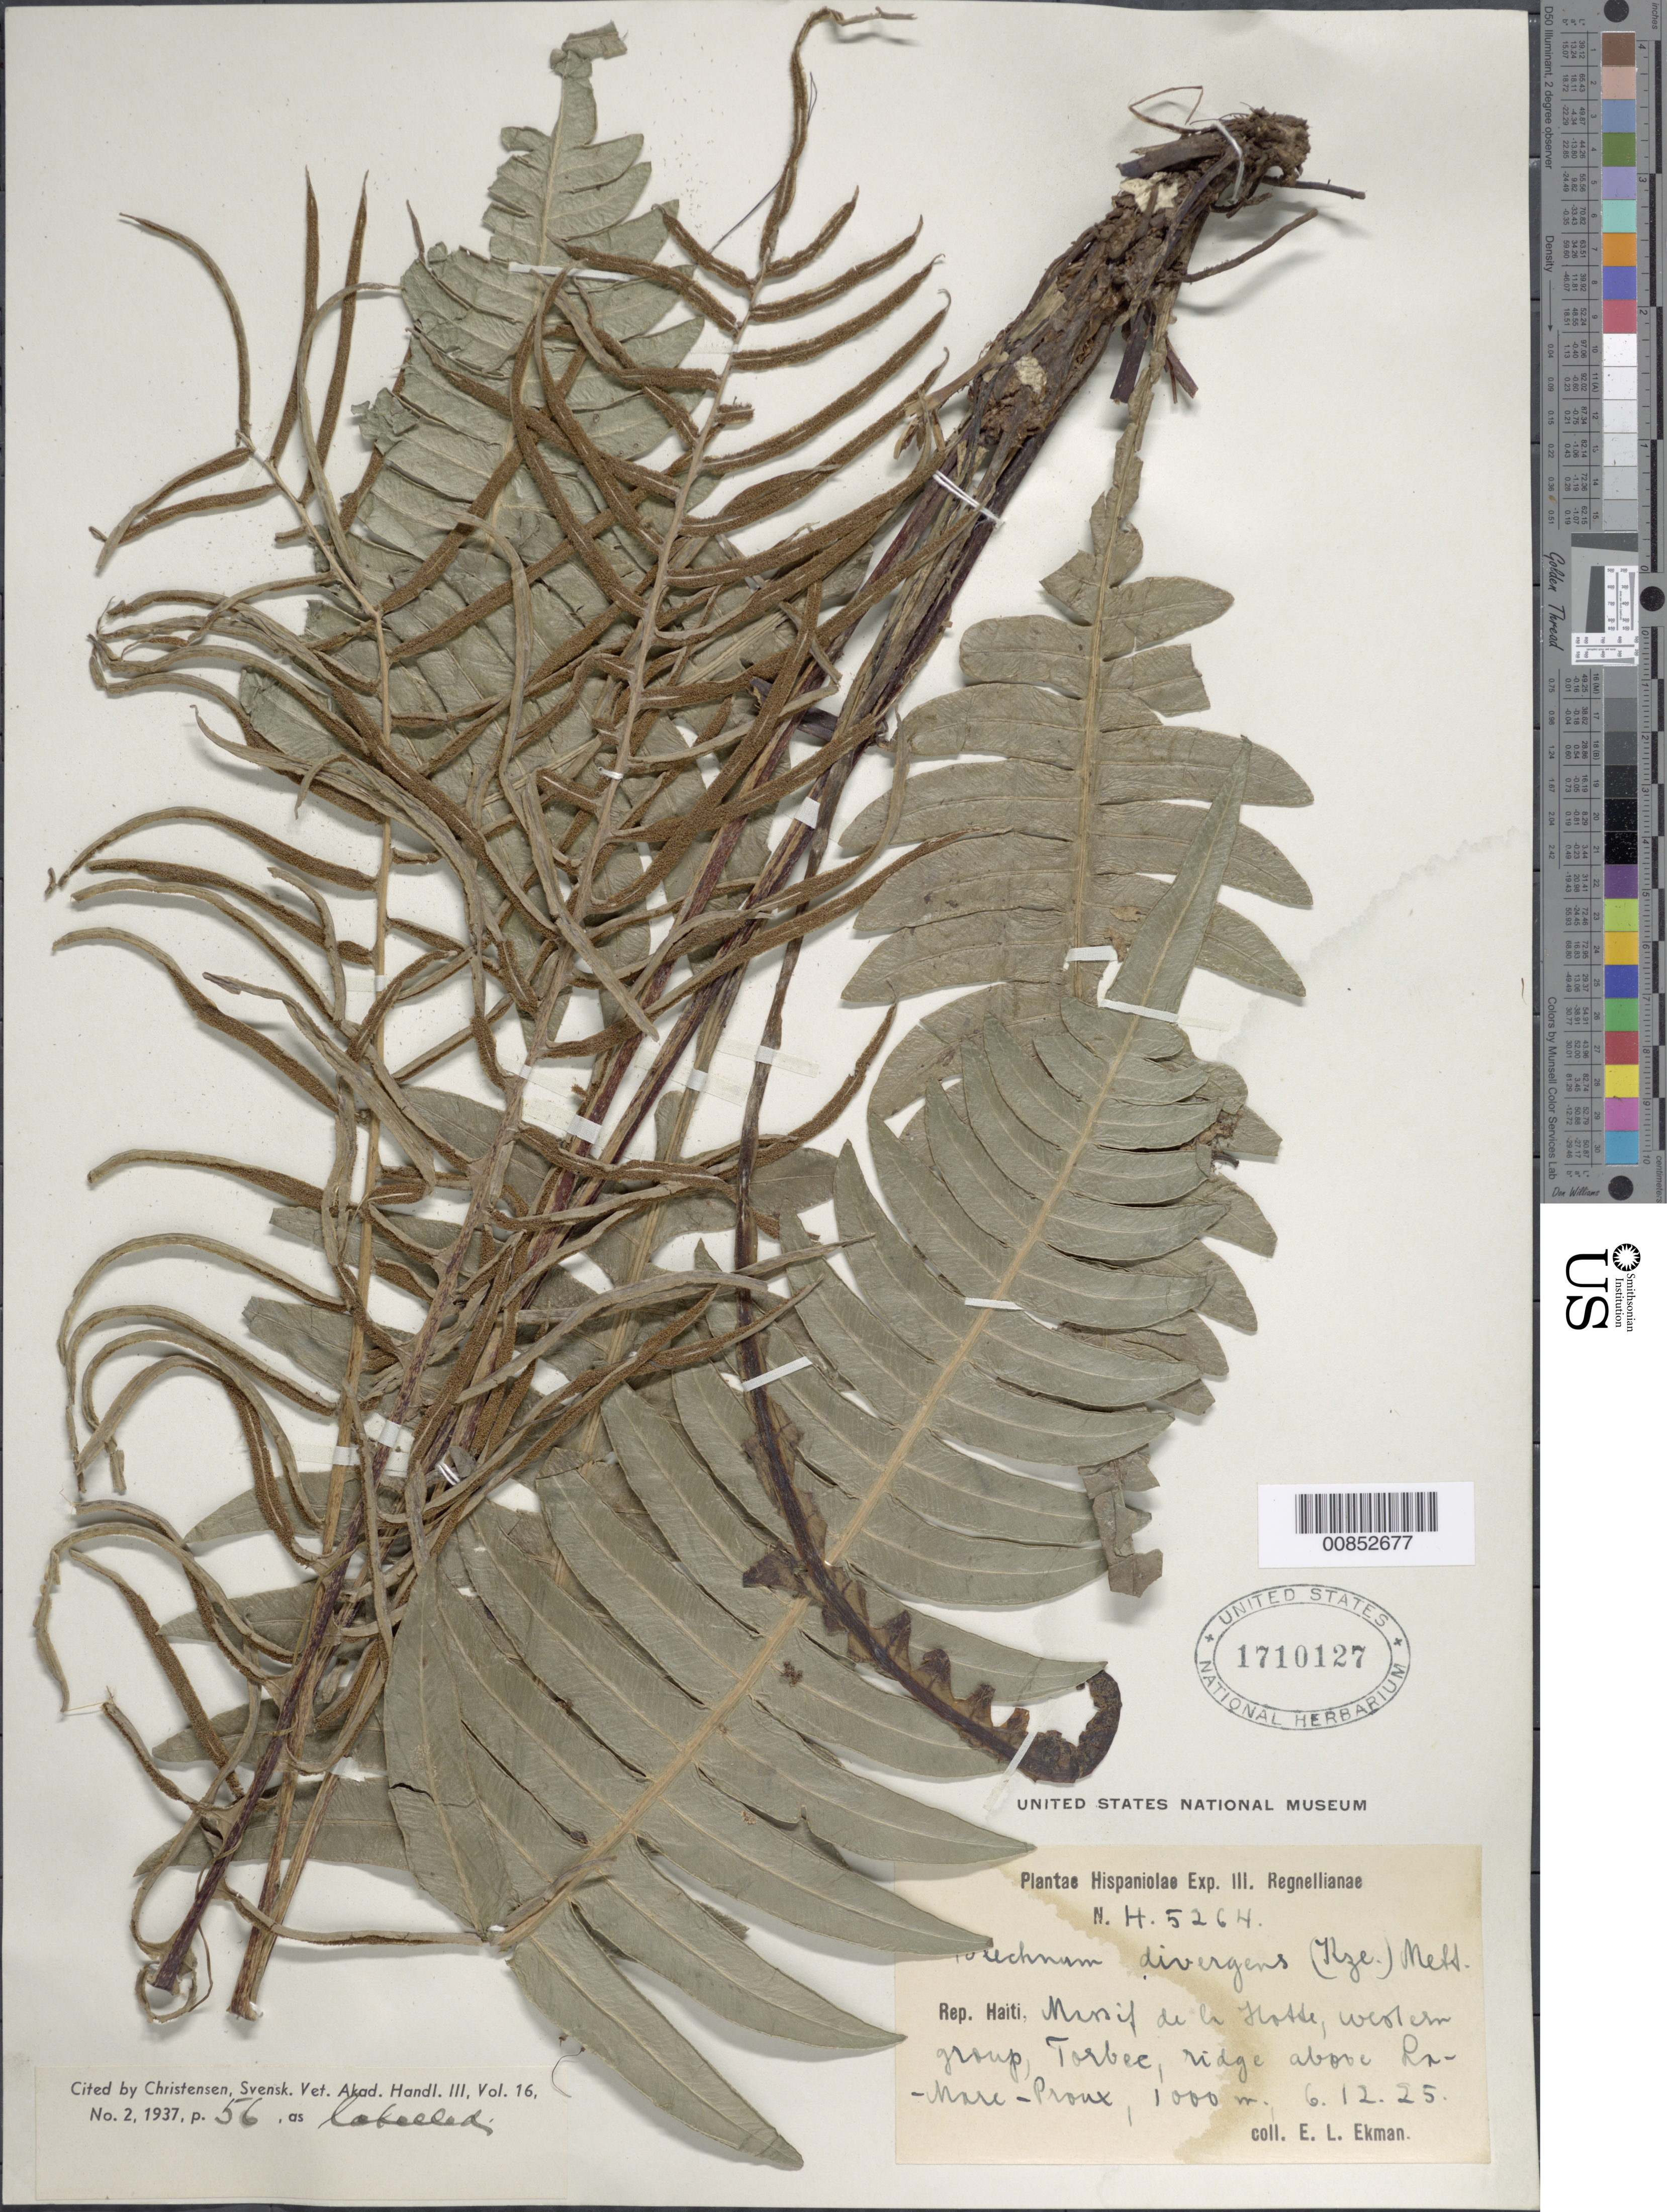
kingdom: Plantae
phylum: Tracheophyta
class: Polypodiopsida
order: Polypodiales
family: Blechnaceae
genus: Blechnum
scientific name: Blechnum exaltatum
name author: (Fée) Duek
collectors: E. L. Ekman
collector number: H 5264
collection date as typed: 06 Dec 1925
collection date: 1925-12-06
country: Haiti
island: Hispaniola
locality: Massif de la Hotte, western group, Torbec, above La Mare Proux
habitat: Ridge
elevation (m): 1000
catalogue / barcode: US 1710127